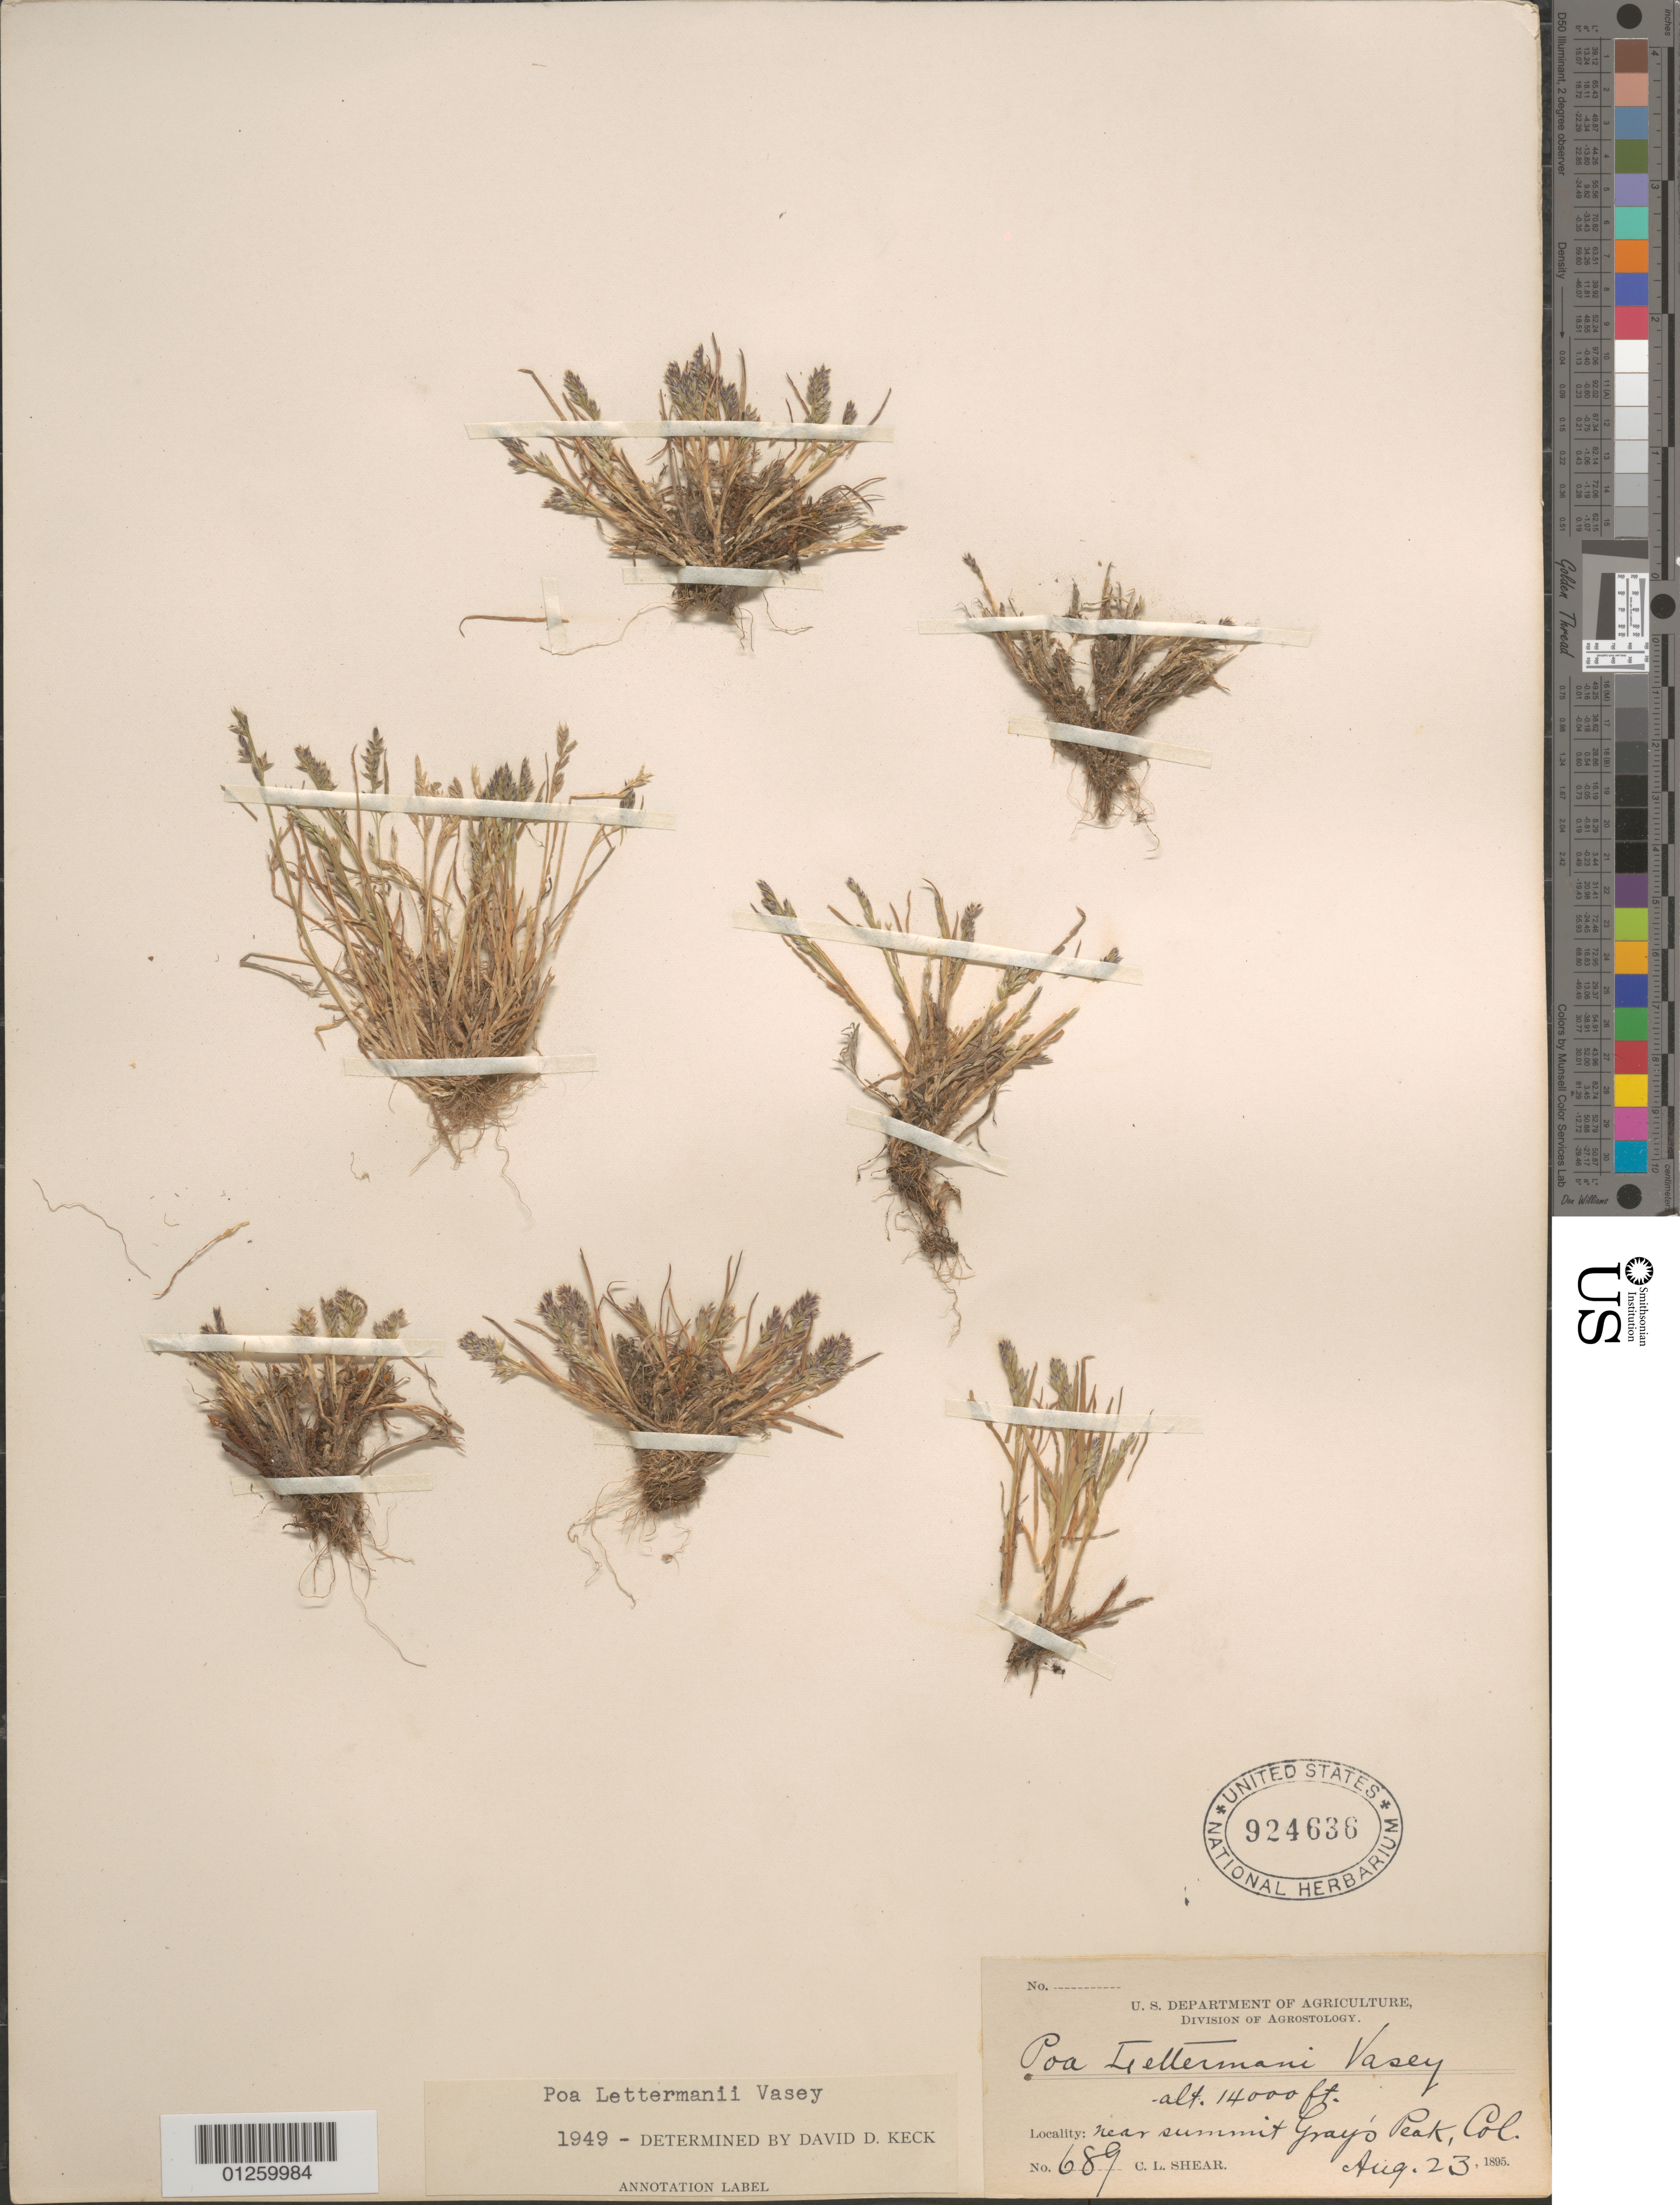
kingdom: Plantae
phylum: Tracheophyta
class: Liliopsida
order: Poales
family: Poaceae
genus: Poa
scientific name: Poa lettermanii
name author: Vasey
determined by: Soreng, Robert J., Research Associate (BOT), Smithsonian Institution - National Museum of Natural History (UNITED STATES)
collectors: C. L. Shear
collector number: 689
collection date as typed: Aug. 23, 1895.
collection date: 1895-08-23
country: United States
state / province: Colorado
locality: Gray's peak.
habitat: near summit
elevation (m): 4267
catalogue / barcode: US 924636